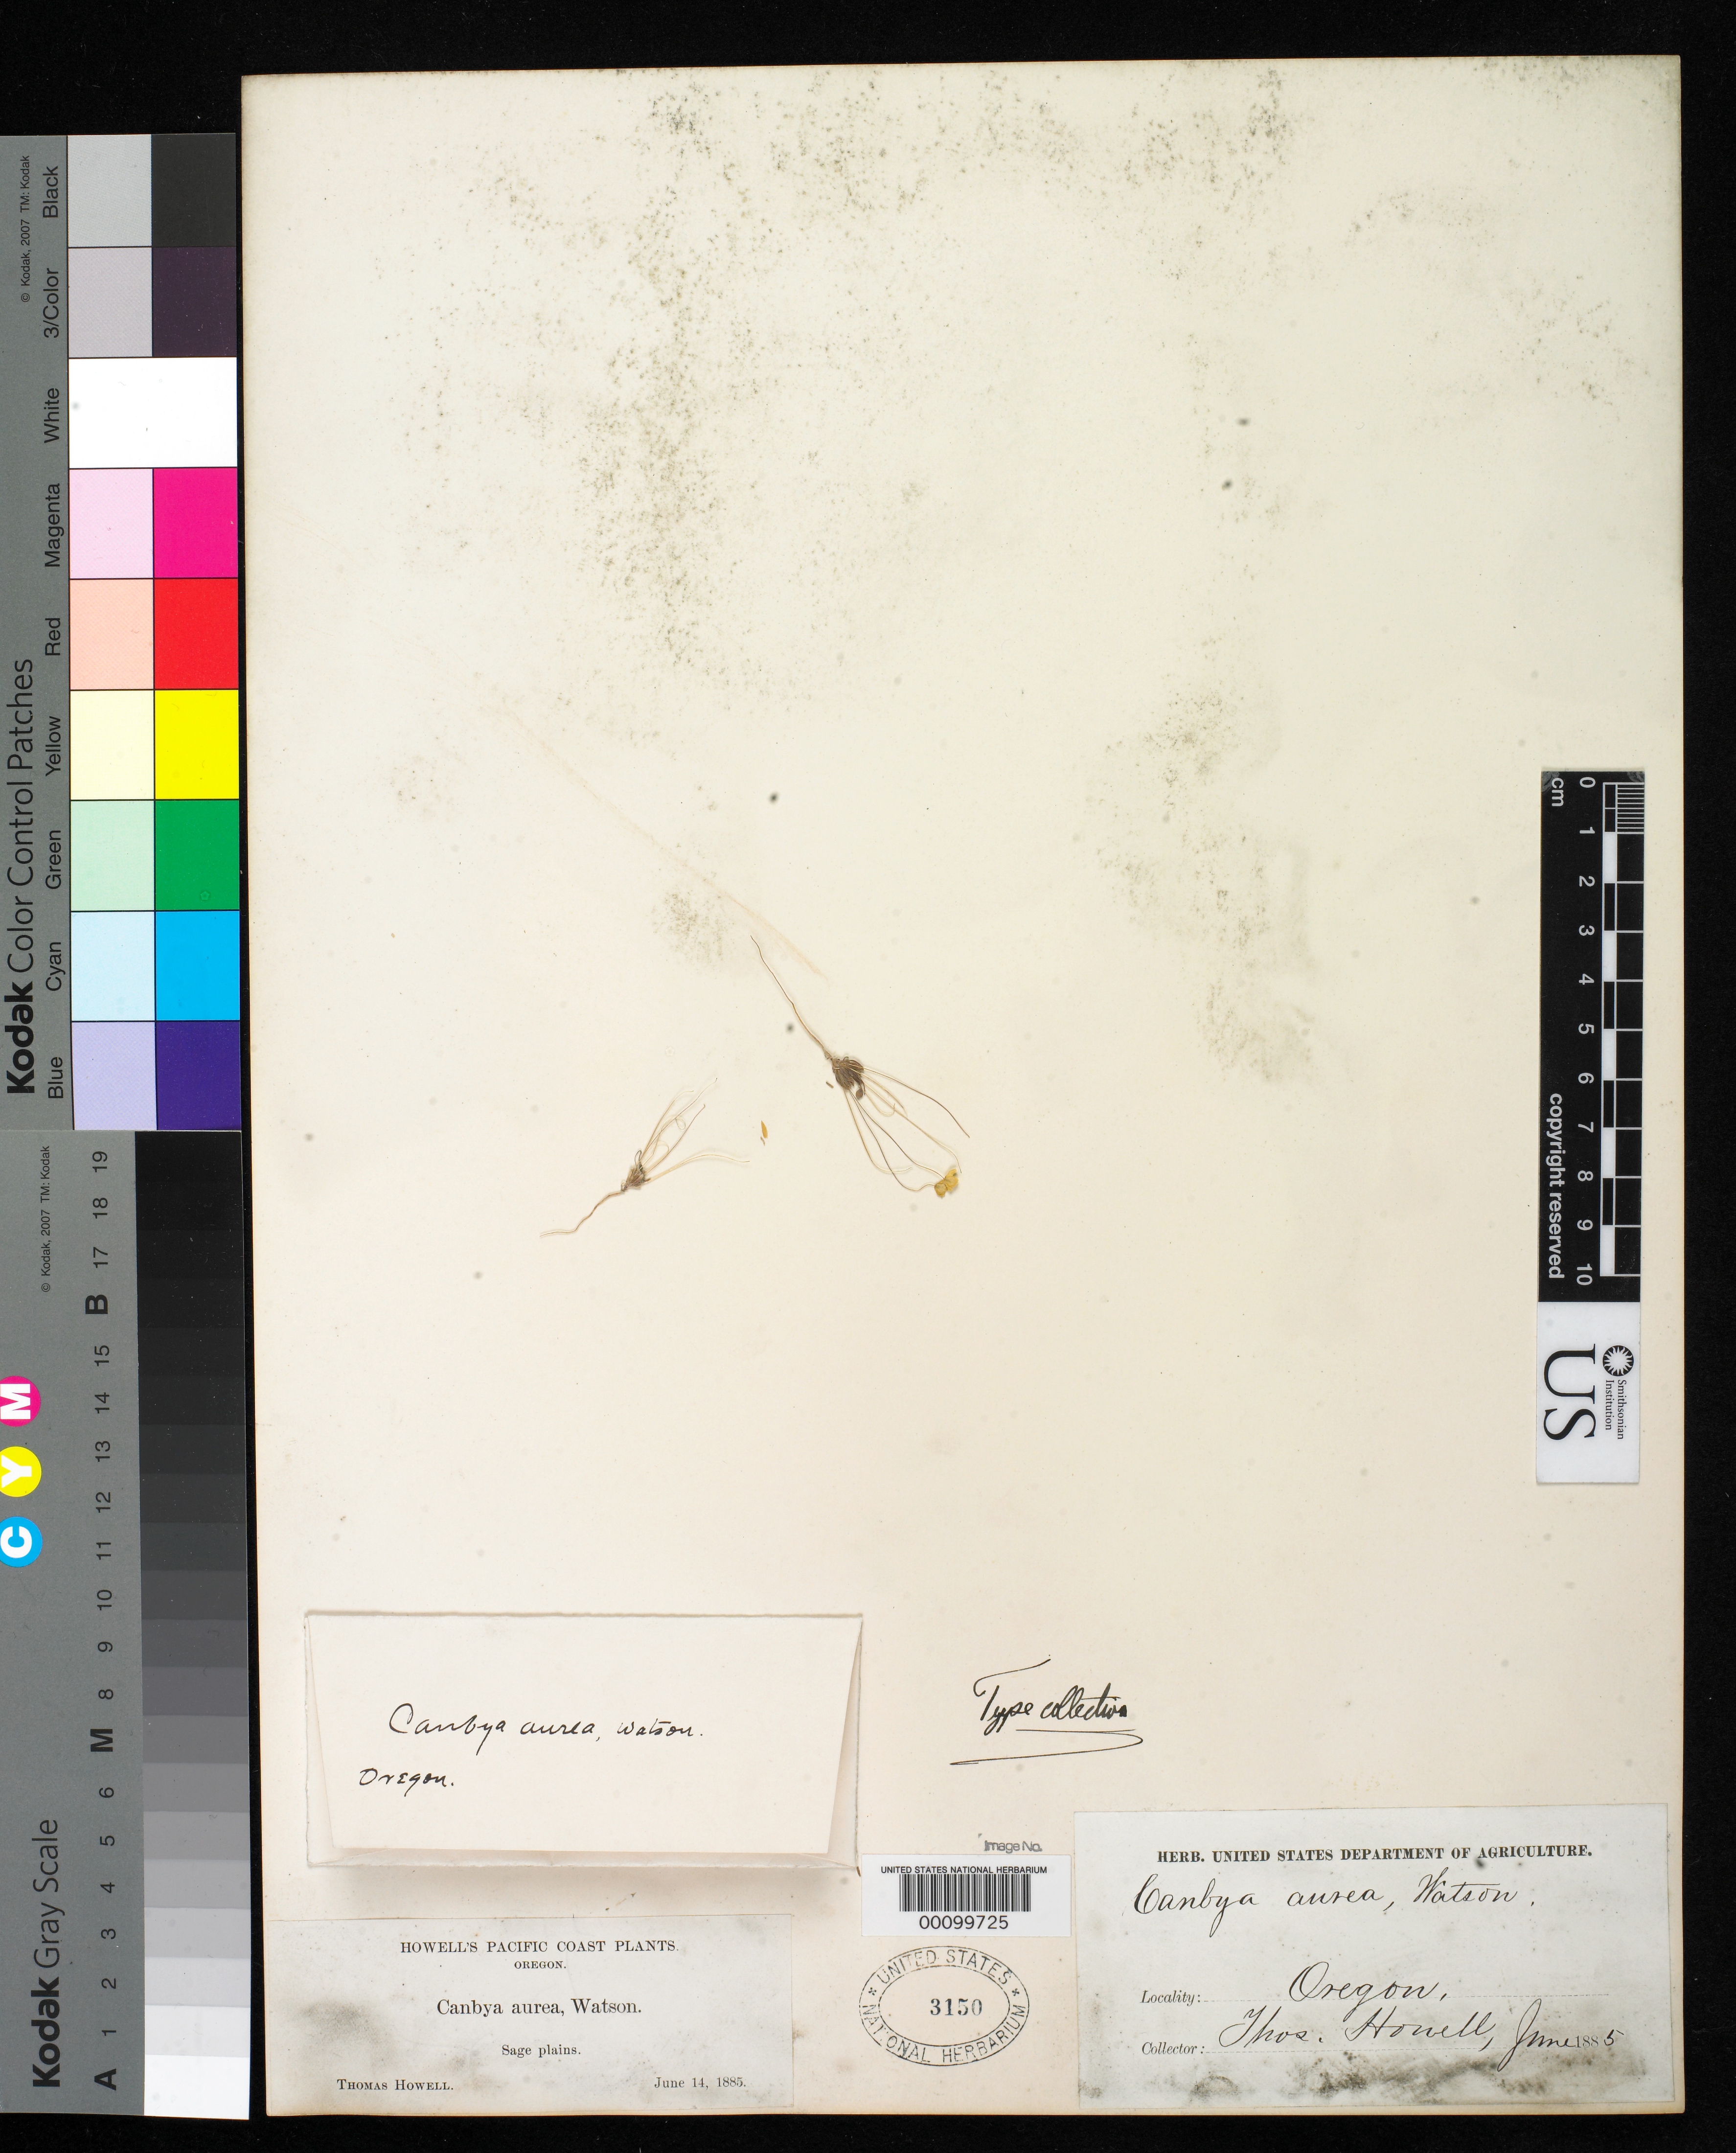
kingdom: Plantae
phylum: Tracheophyta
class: Magnoliopsida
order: Ranunculales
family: Papaveraceae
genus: Canbya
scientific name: Canbya aurea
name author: S. Watson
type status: Isotype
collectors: T. J. Howell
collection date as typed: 14 Jun 1885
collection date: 1885-06-14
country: United States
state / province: Oregon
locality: Sage Plains.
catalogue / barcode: US 3150